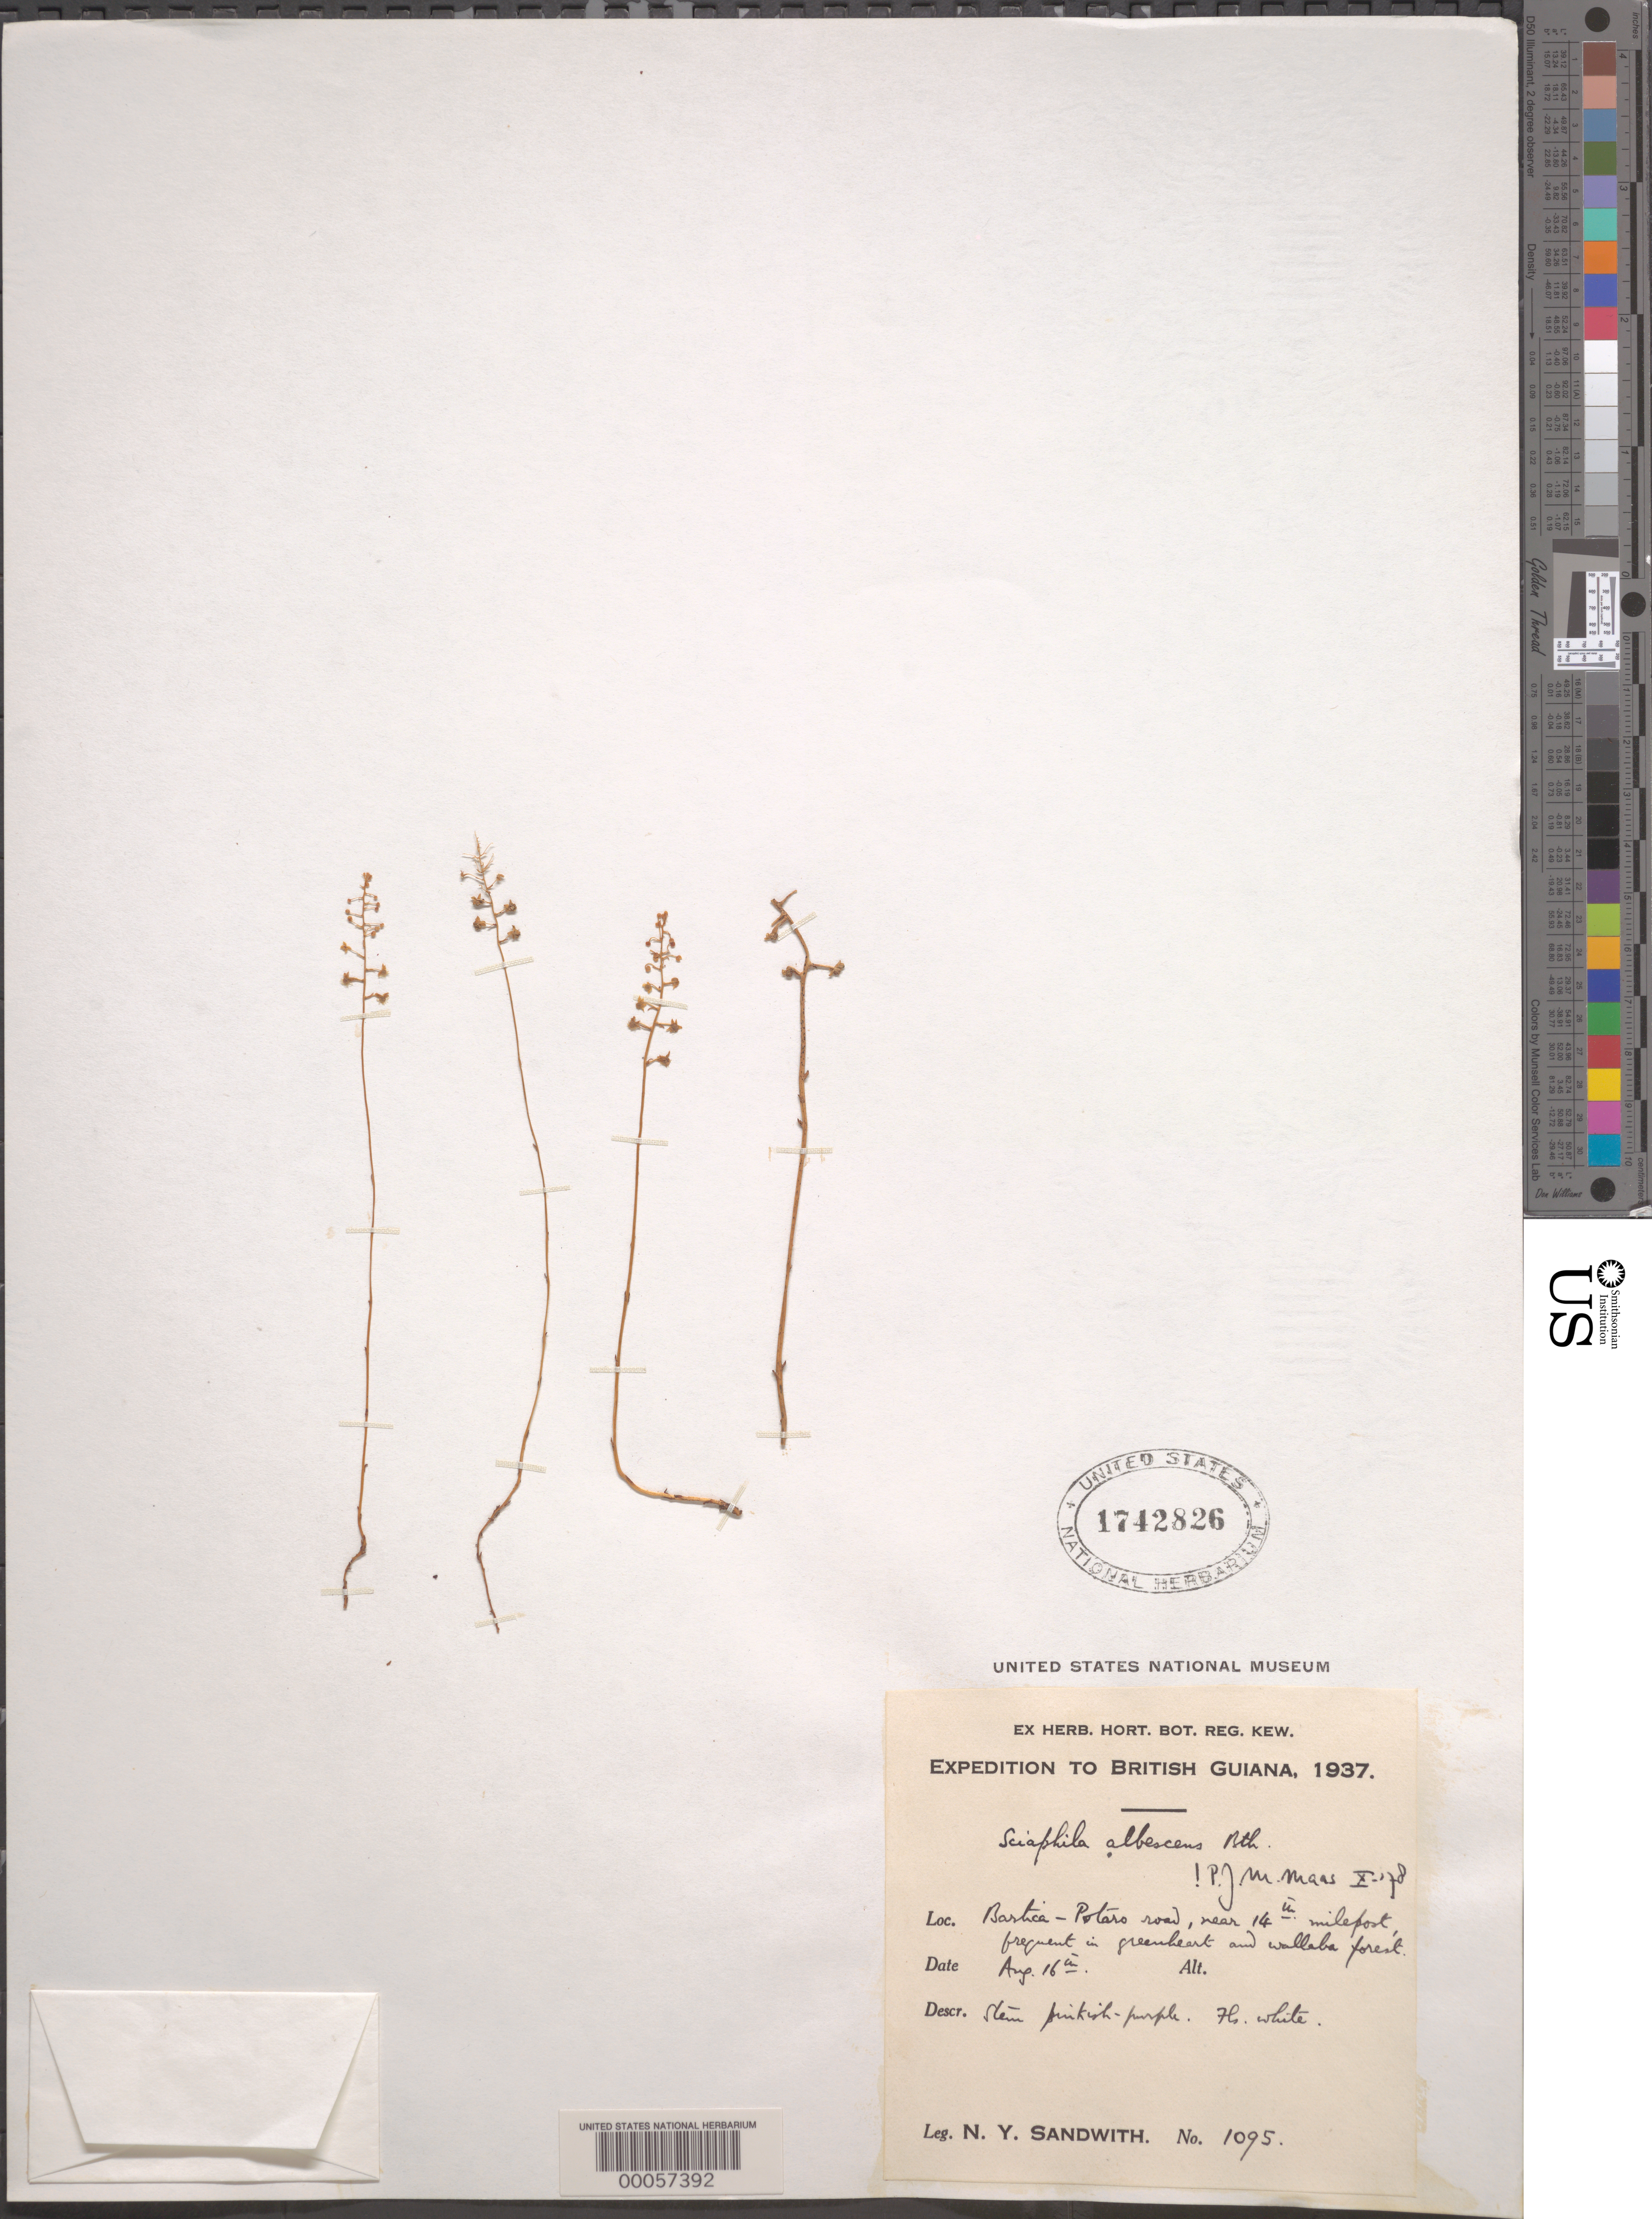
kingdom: Plantae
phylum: Tracheophyta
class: Liliopsida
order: Pandanales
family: Triuridaceae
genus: Sciaphila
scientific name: Sciaphila albescens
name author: Benth.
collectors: N. Y. Sandwith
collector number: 1095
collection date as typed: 16 Aug 1937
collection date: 1937-08-16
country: Guyana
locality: Bartica-potaro road, near 14th milepost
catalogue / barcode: US 1742826